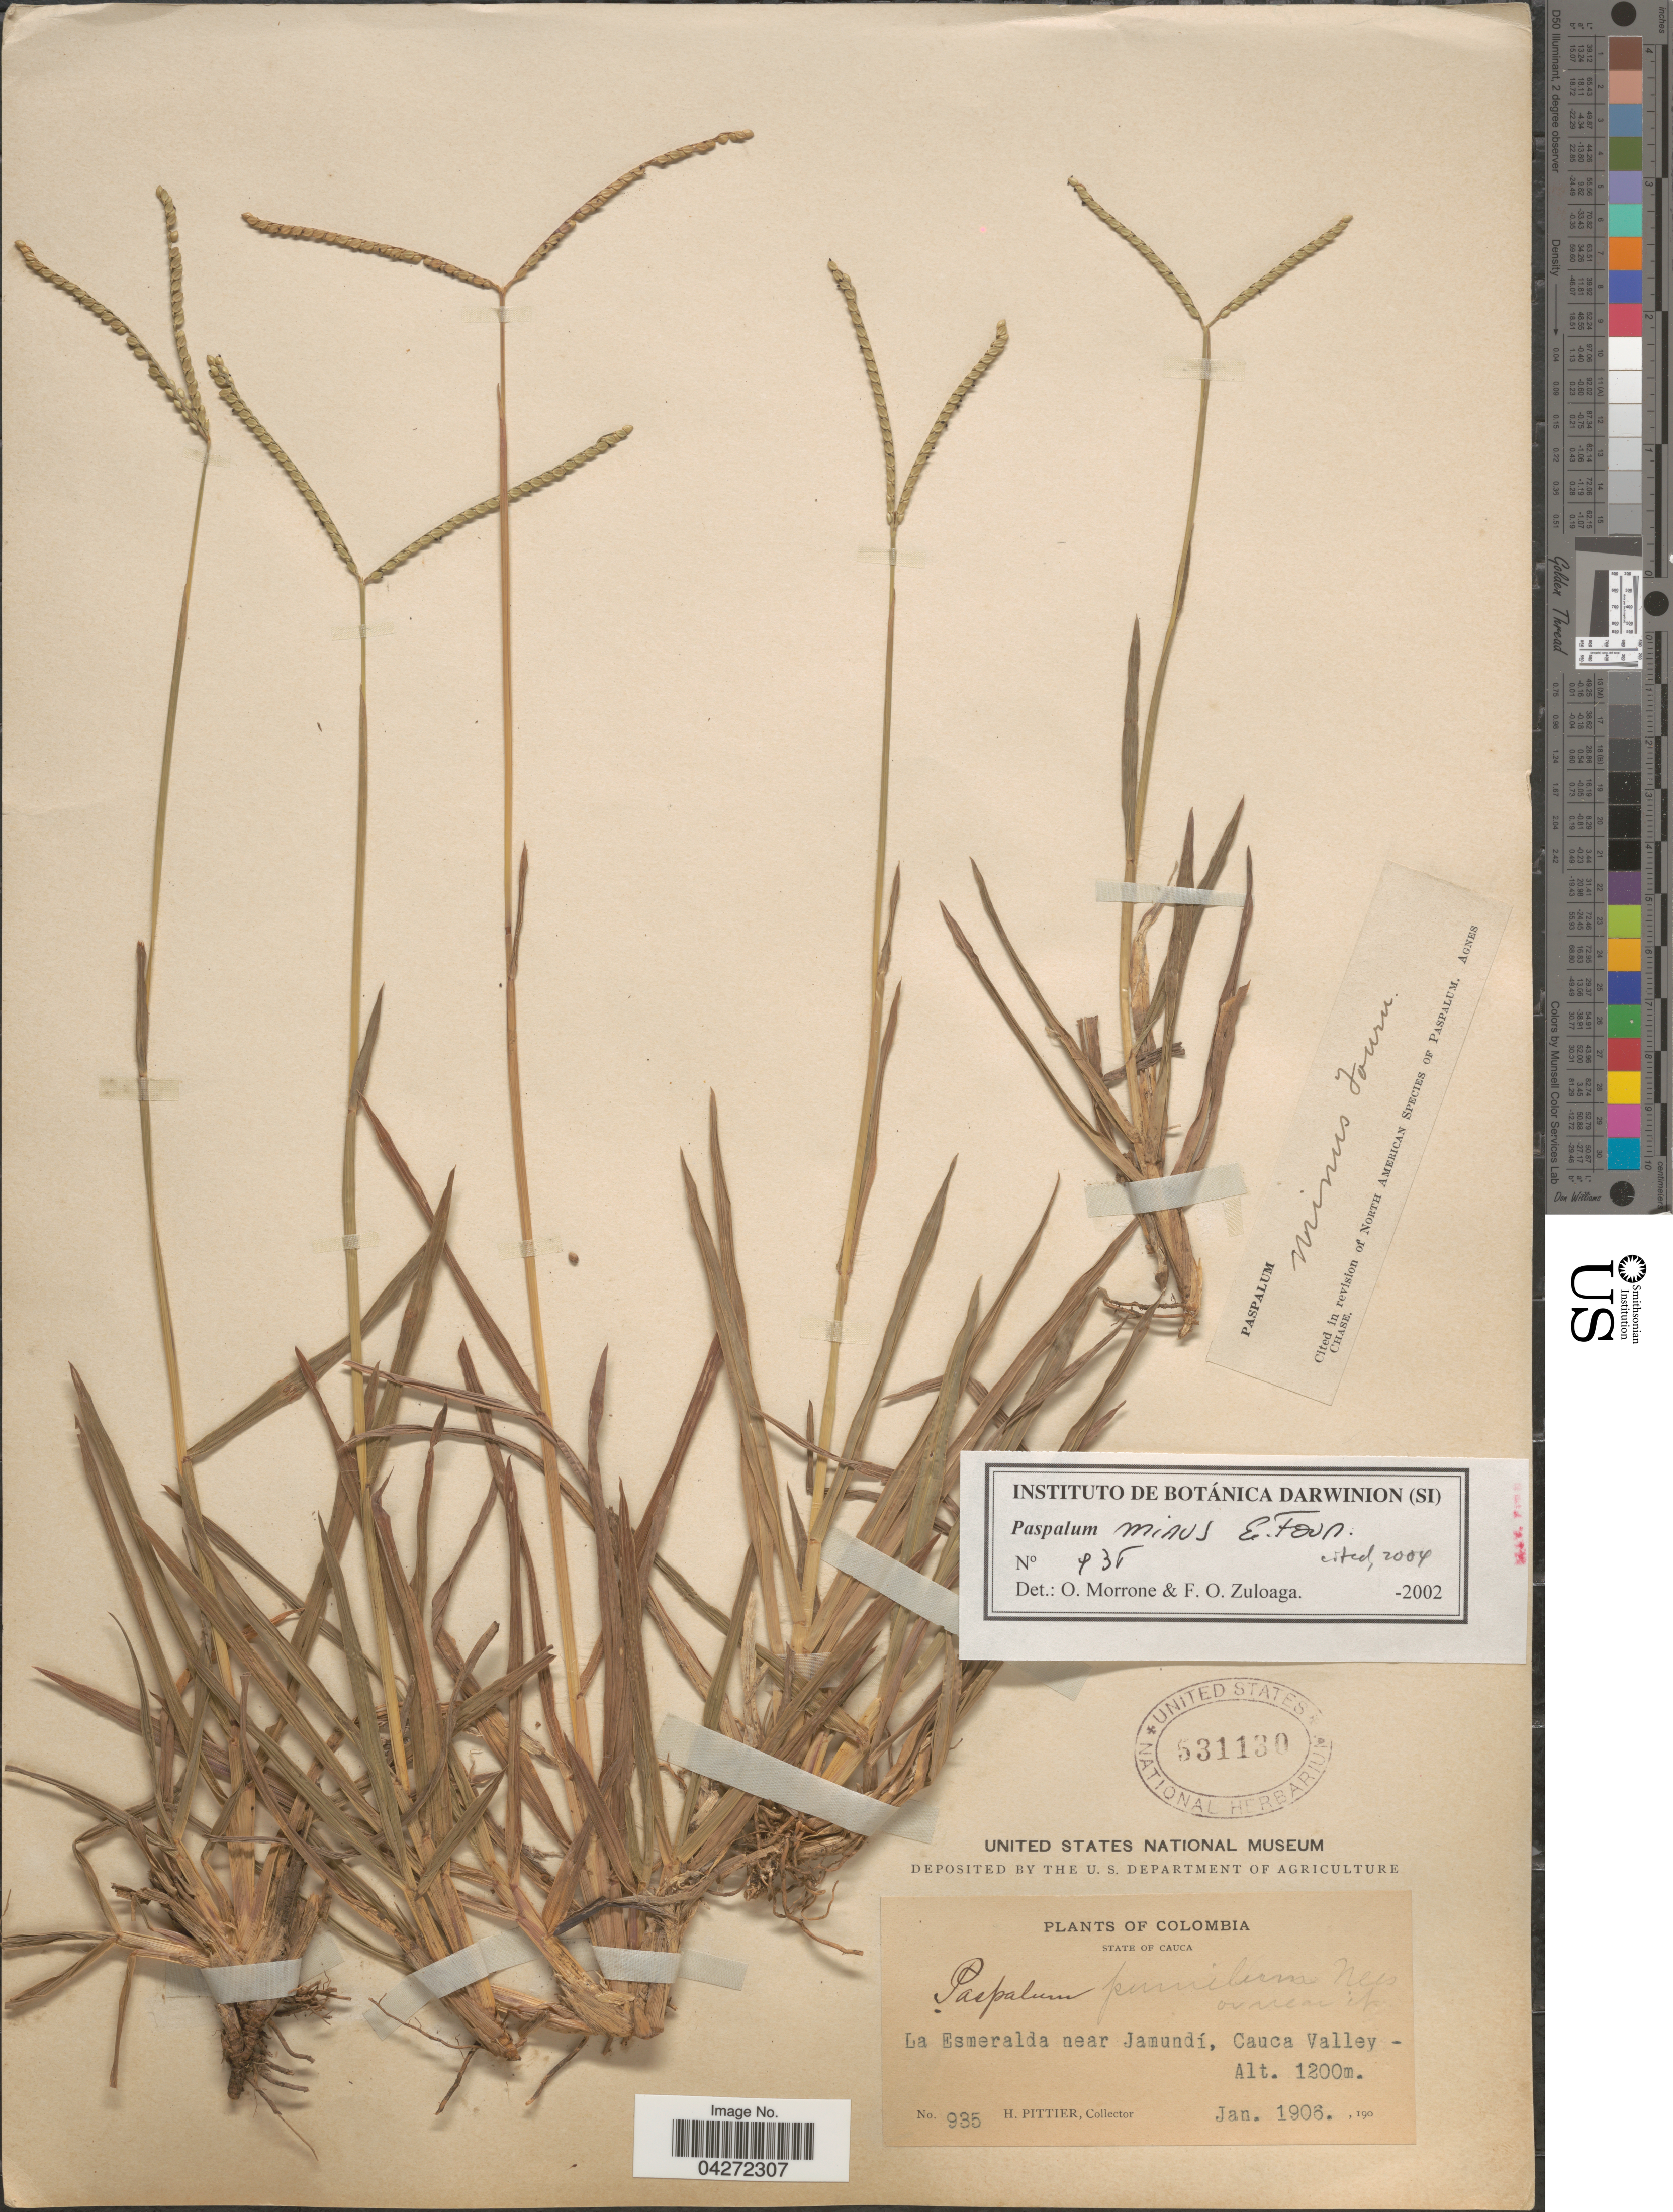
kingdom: Plantae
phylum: Tracheophyta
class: Liliopsida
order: Poales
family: Poaceae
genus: Paspalum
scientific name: Paspalum minus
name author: E. Fourn.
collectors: H. F. Pittier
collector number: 935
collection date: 1906-01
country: Colombia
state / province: Cauca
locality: La Esmeralda near Jamundí, Cauca Valley.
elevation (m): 1200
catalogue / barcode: US 531130